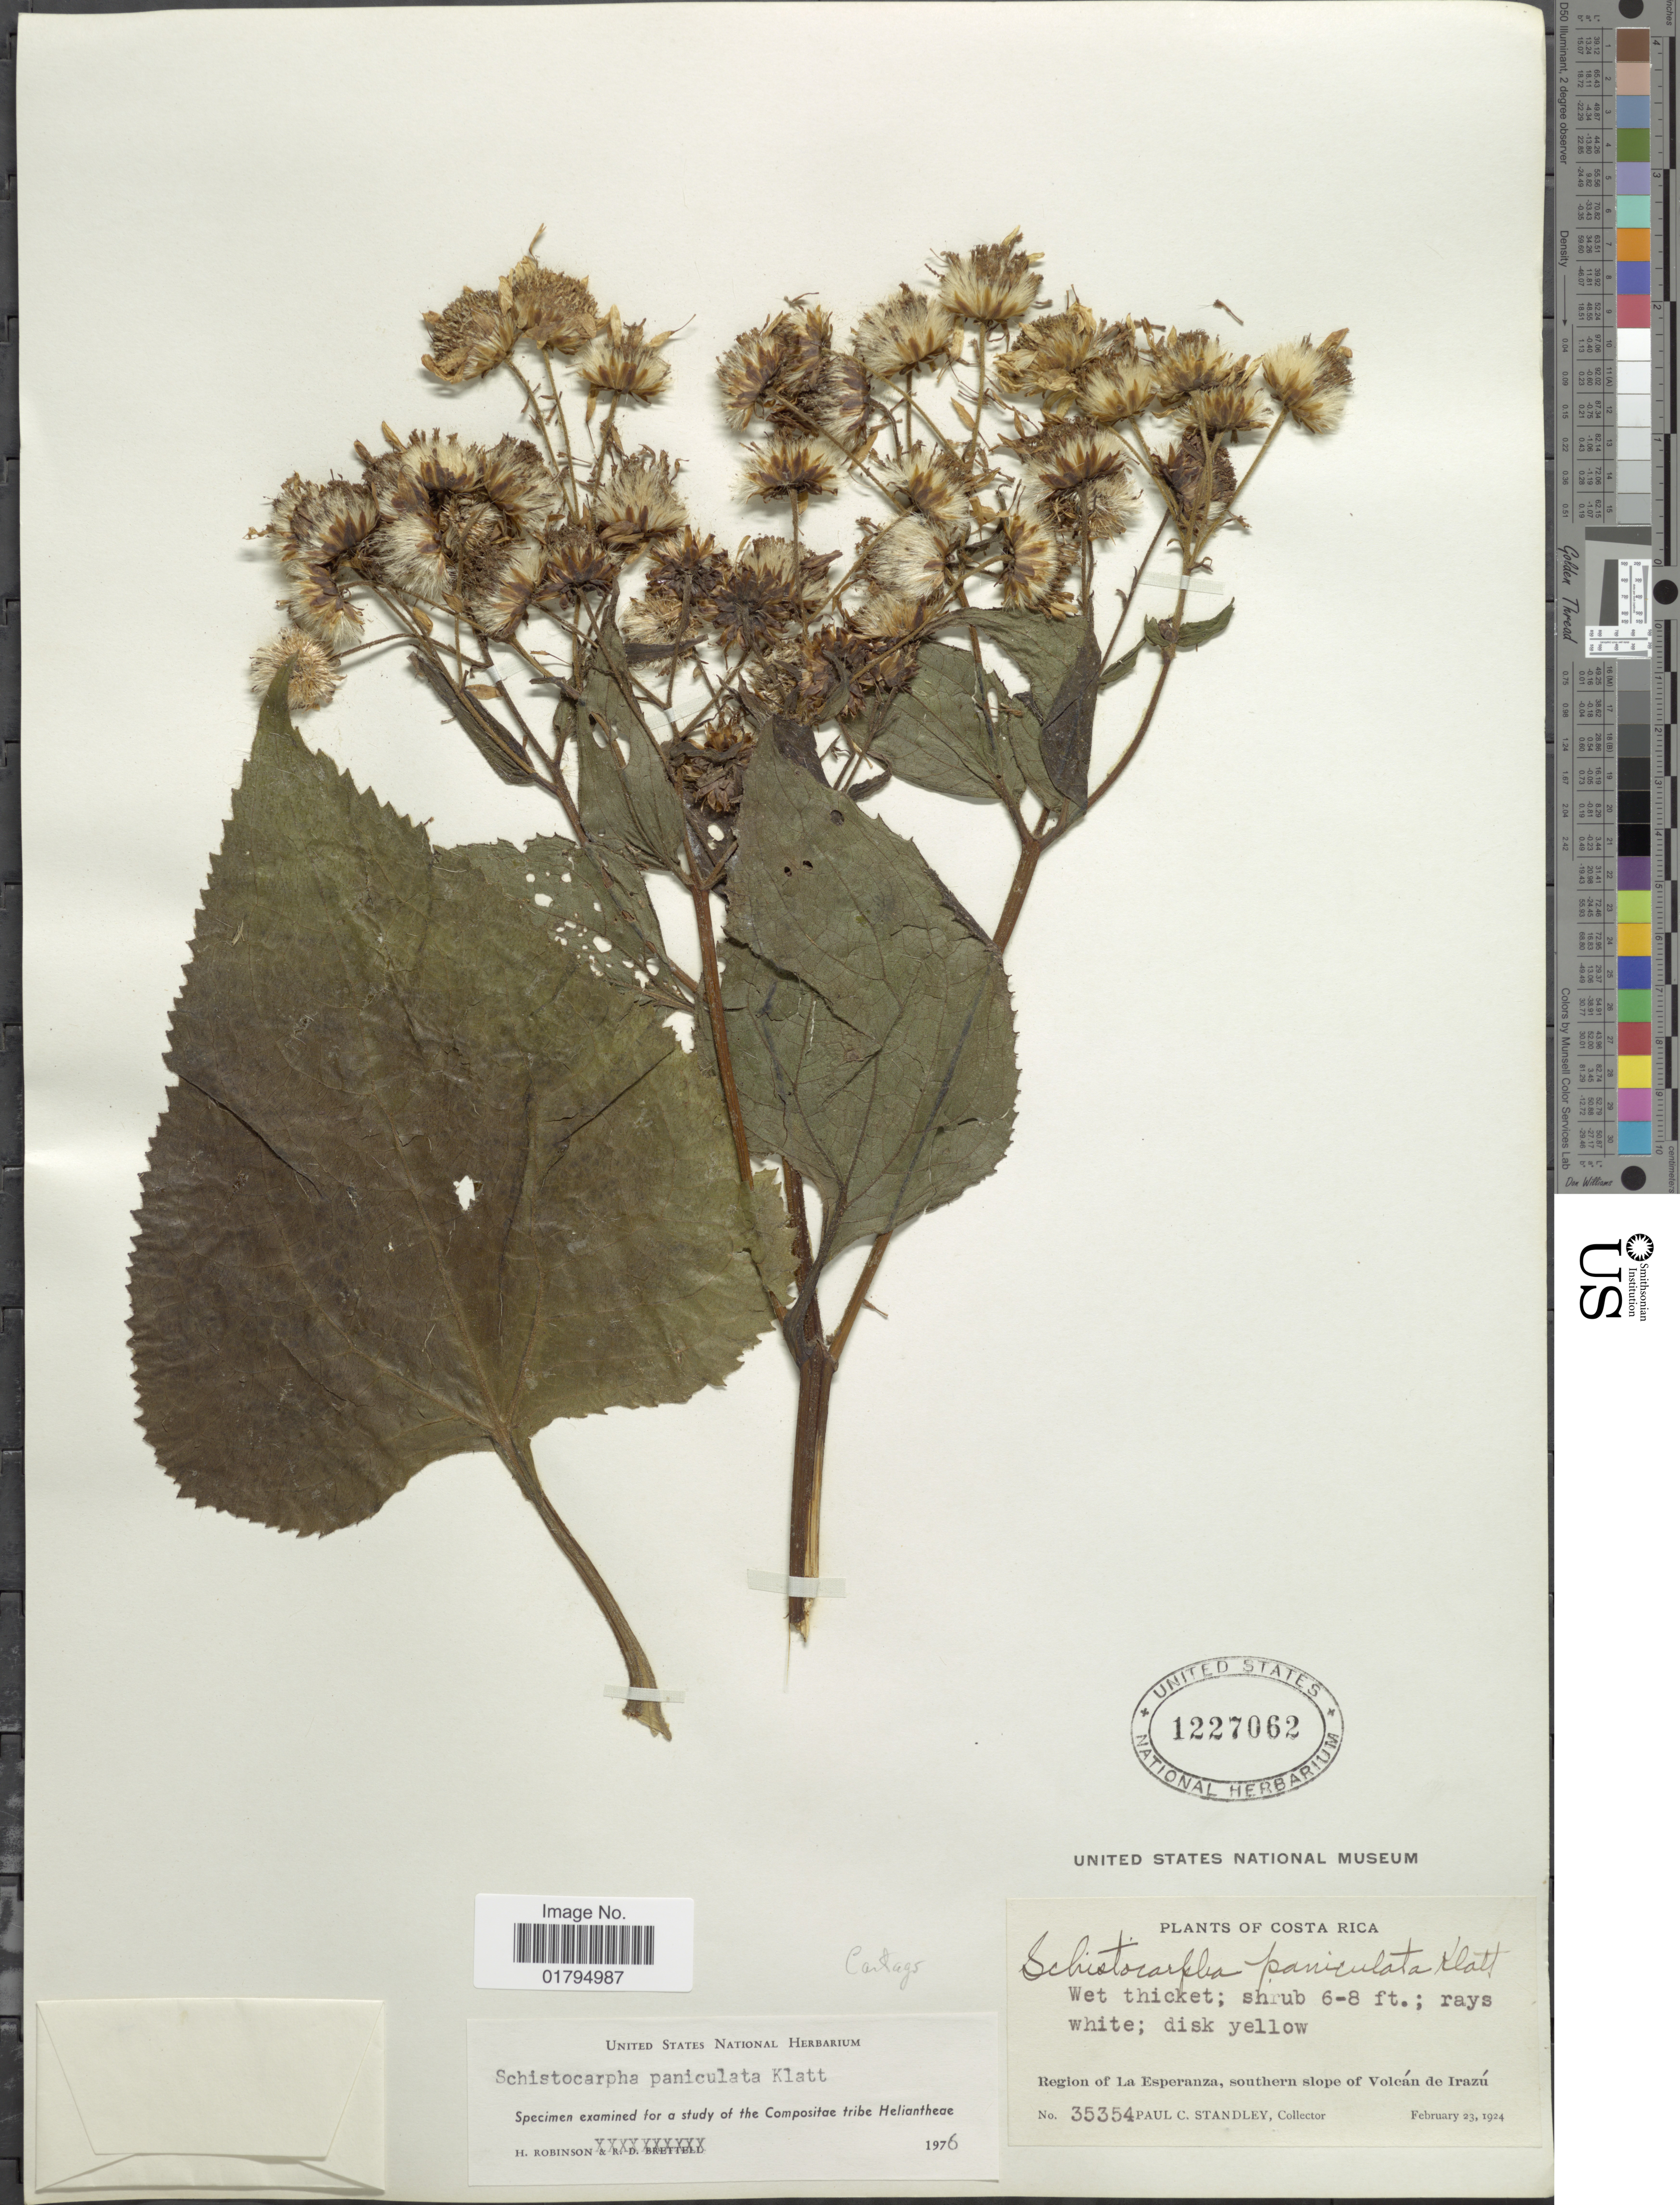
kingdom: Plantae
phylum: Tracheophyta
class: Magnoliopsida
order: Asterales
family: Asteraceae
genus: Schistocarpha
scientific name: Schistocarpha paniculata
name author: Klatt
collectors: P. C. Standley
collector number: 35354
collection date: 1924-02-23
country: Costa Rica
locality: Region of La Esperanza, southern slope of Volcan de Irazu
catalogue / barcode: US 1227062